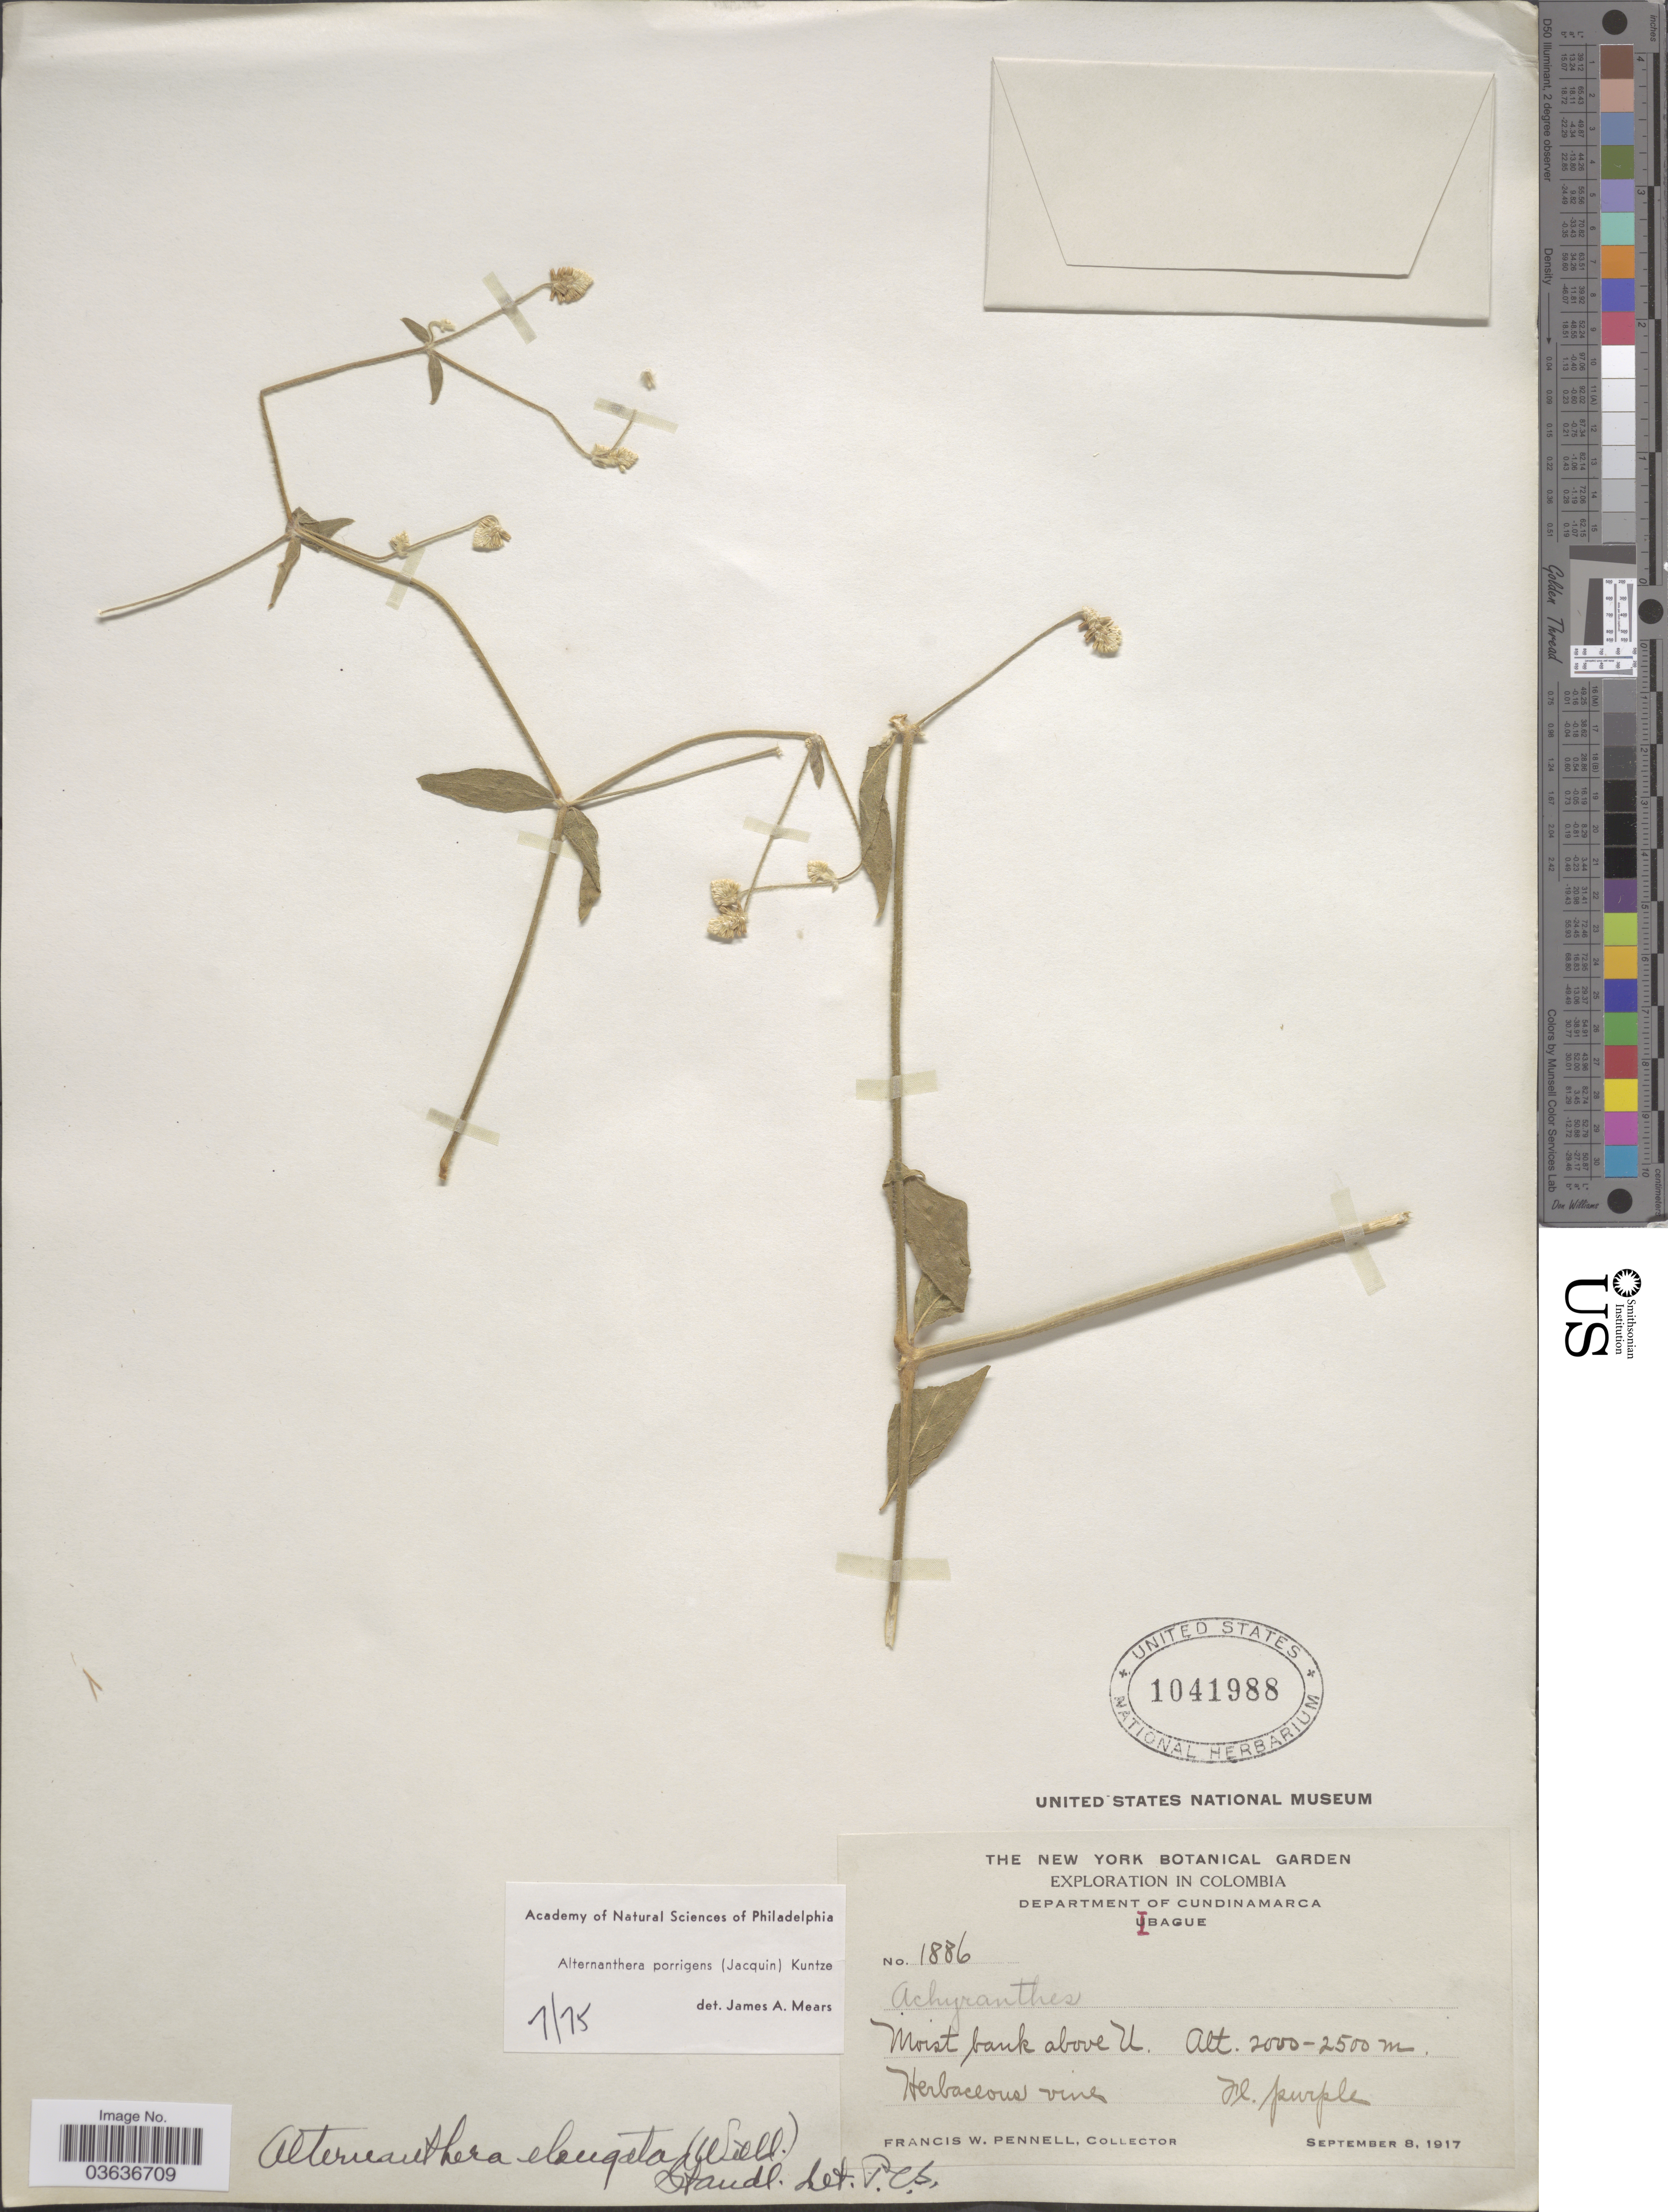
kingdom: Plantae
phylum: Tracheophyta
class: Magnoliopsida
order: Caryophyllales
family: Amaranthaceae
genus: Alternanthera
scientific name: Alternanthera porrigens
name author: (Jacq.) Kuntze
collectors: F. W. Pennell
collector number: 1886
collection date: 1917-09-08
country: Colombia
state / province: Cundinamarca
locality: Department of Cundinamarca. Ibague. Above U.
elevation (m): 2000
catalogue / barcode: US 1041988